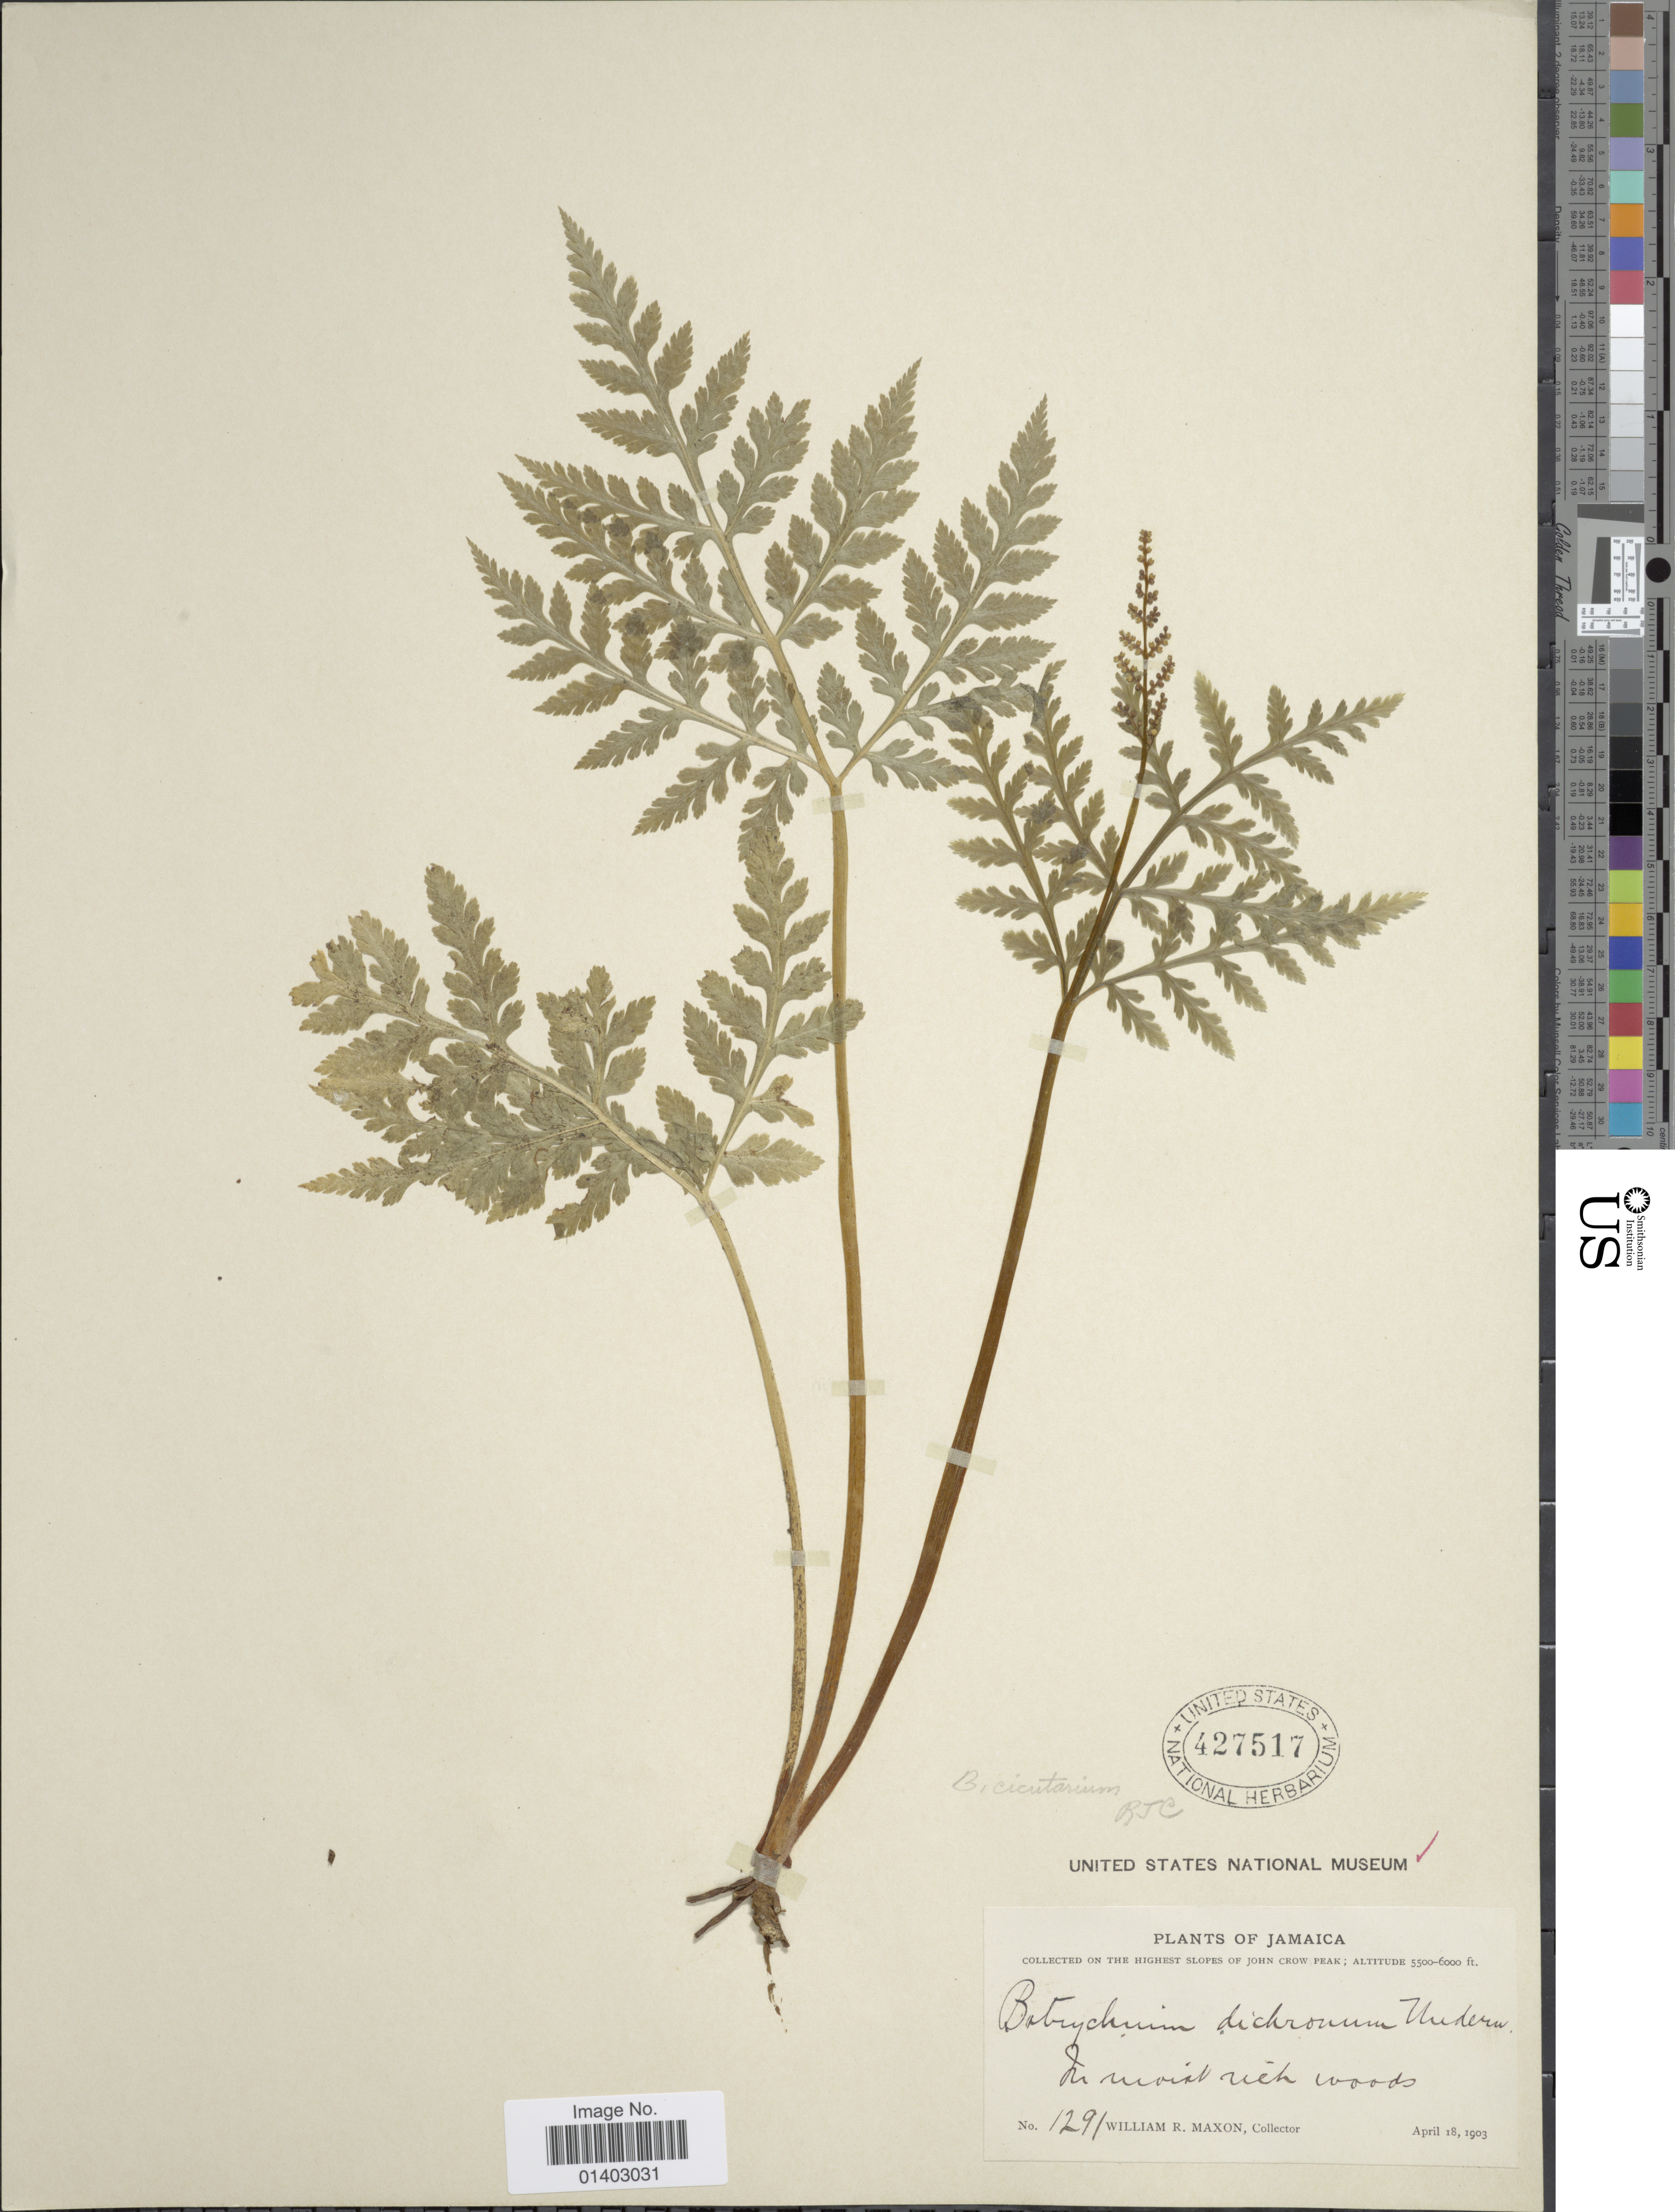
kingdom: Plantae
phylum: Tracheophyta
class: Polypodiopsida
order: Ophioglossales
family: Ophioglossaceae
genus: Botrychium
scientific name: Botrychium virginianum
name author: (L.) Sw.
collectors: W. R. Maxon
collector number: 1291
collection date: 1903-04-18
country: Jamaica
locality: On the highest slopes of John Crow Peak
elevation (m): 1676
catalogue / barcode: US 427517